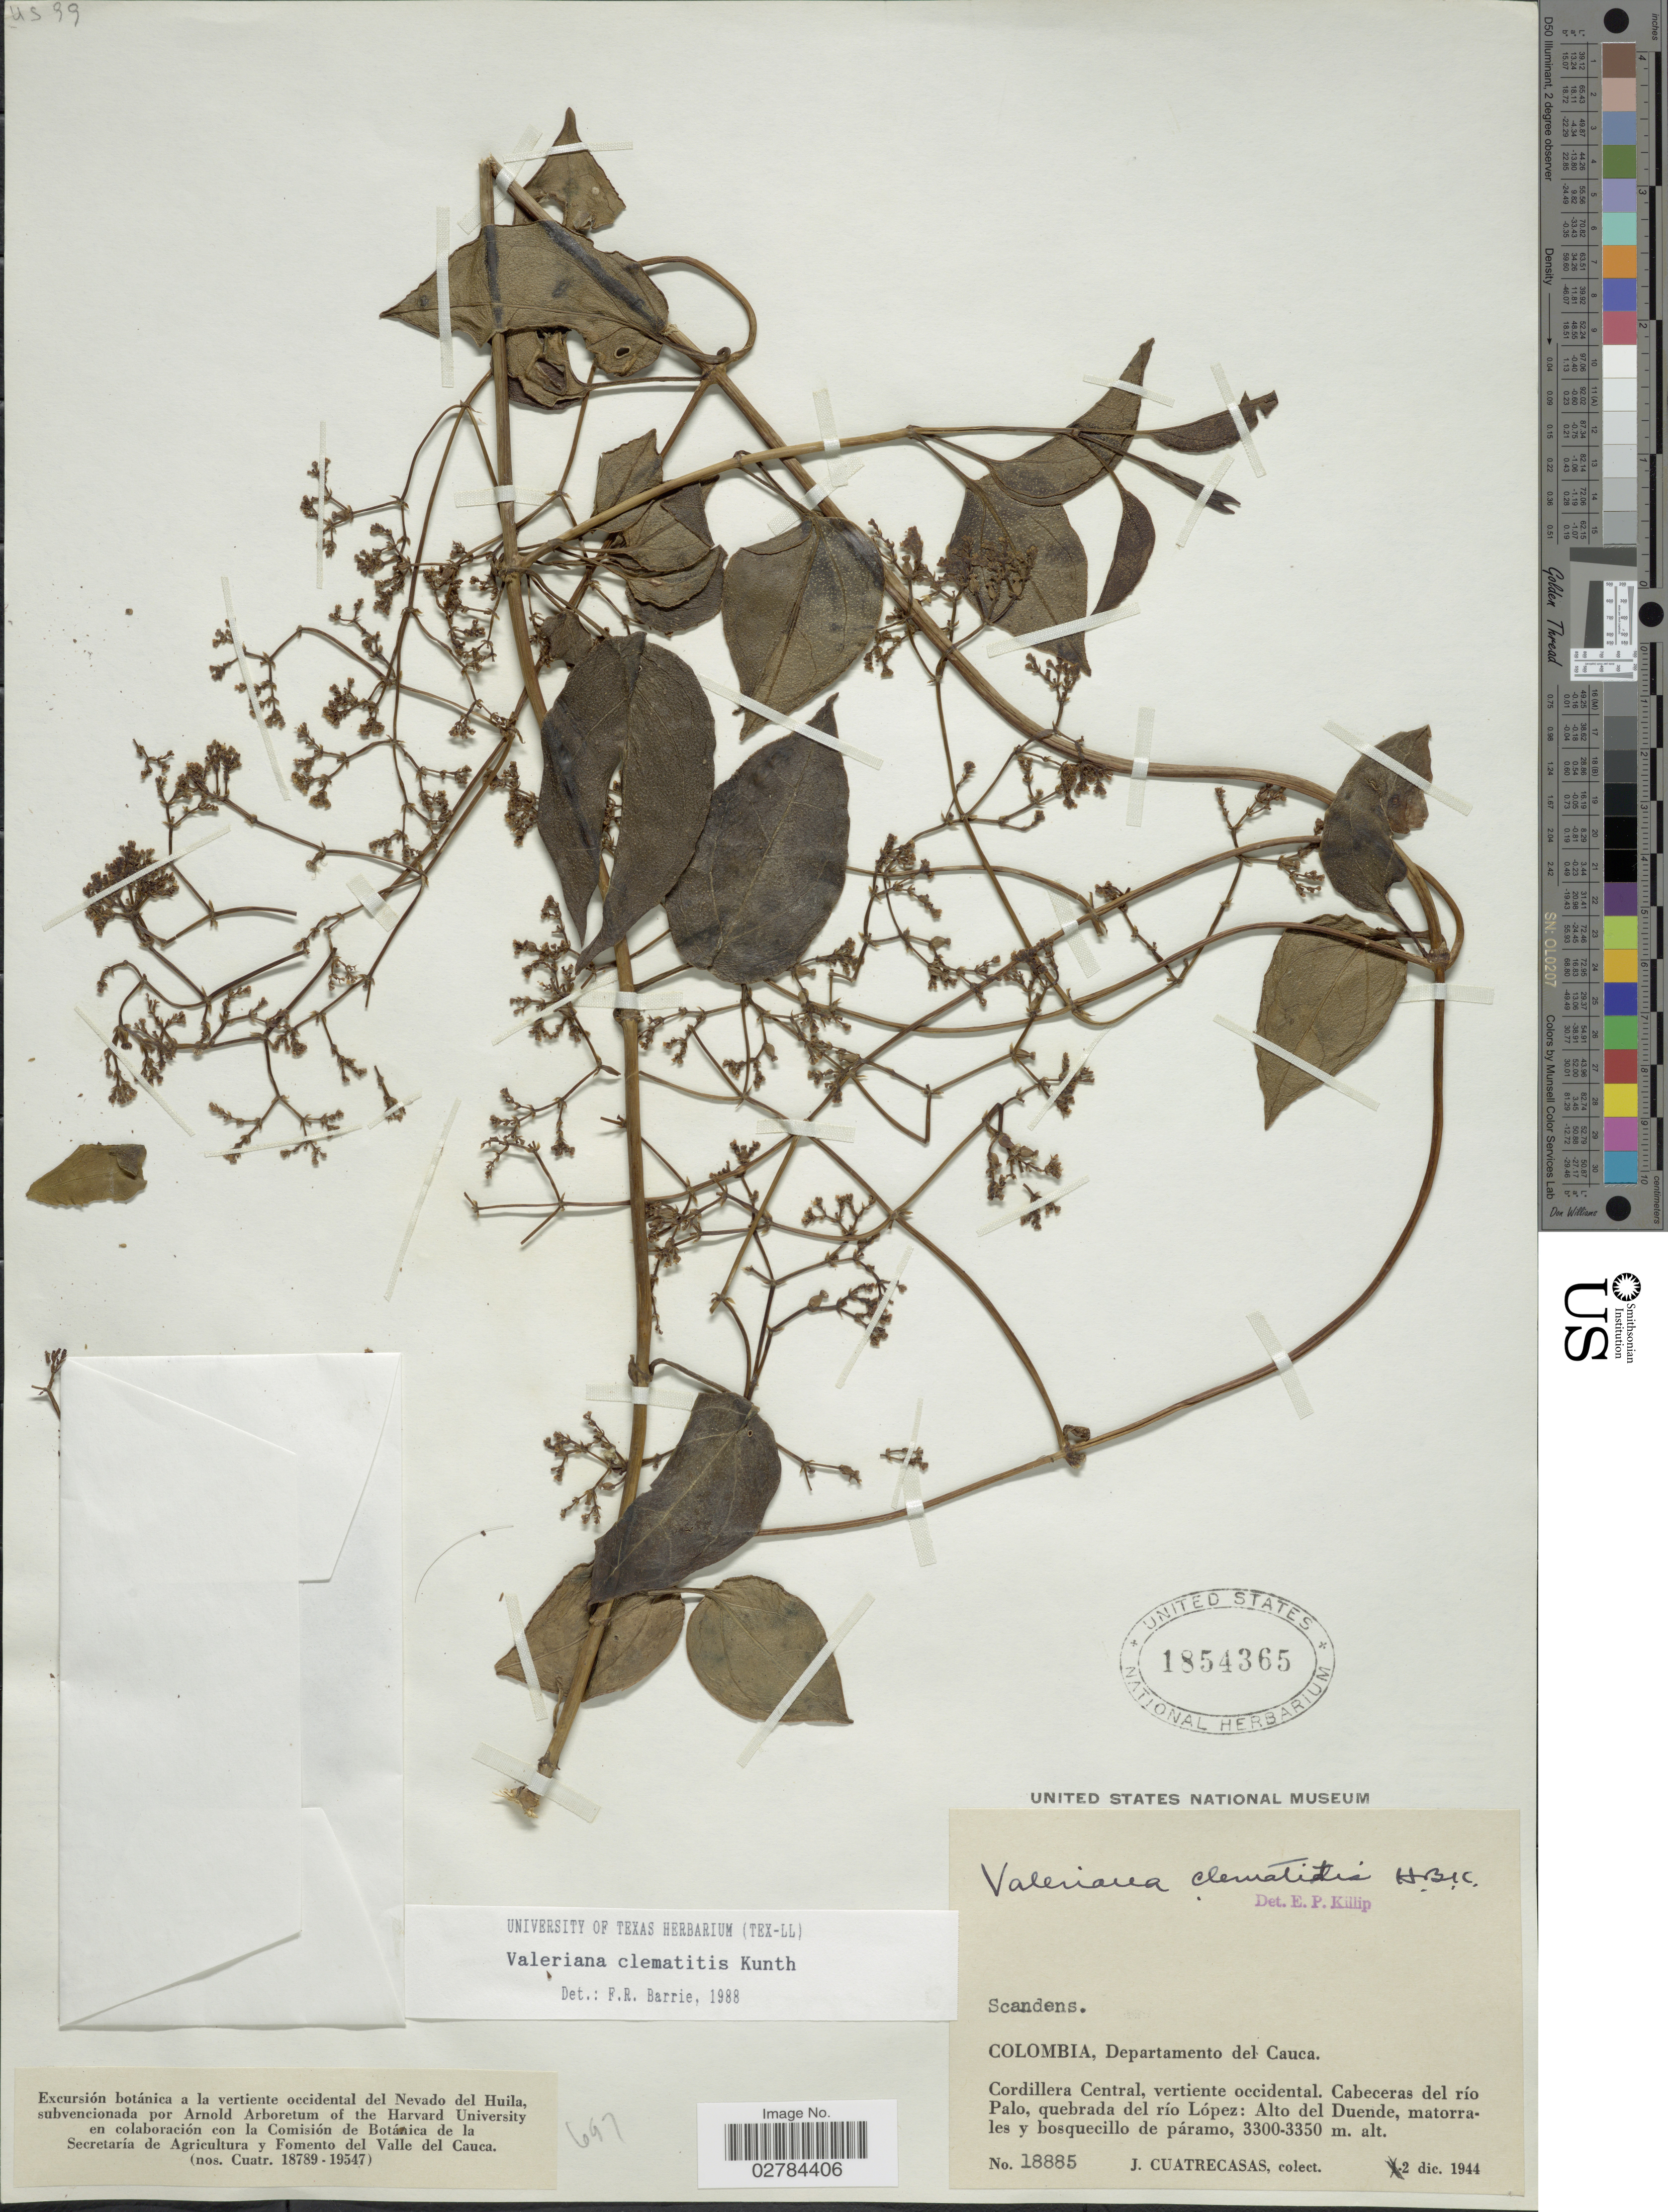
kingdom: Plantae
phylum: Tracheophyta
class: Magnoliopsida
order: Dipsacales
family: Caprifoliaceae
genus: Valeriana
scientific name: Valeriana clematitis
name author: Kunth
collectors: J. Cuatrecasas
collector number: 18885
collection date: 1944-12-02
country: Colombia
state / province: Cauca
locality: Departamento del Cauca. Cordillera Central, vertiente occidental. Cabeceras del río Palo, quebrada del río López: Alto del Duende, matorrales y bosquecillo de páramo.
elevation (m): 3300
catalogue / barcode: US 1854365